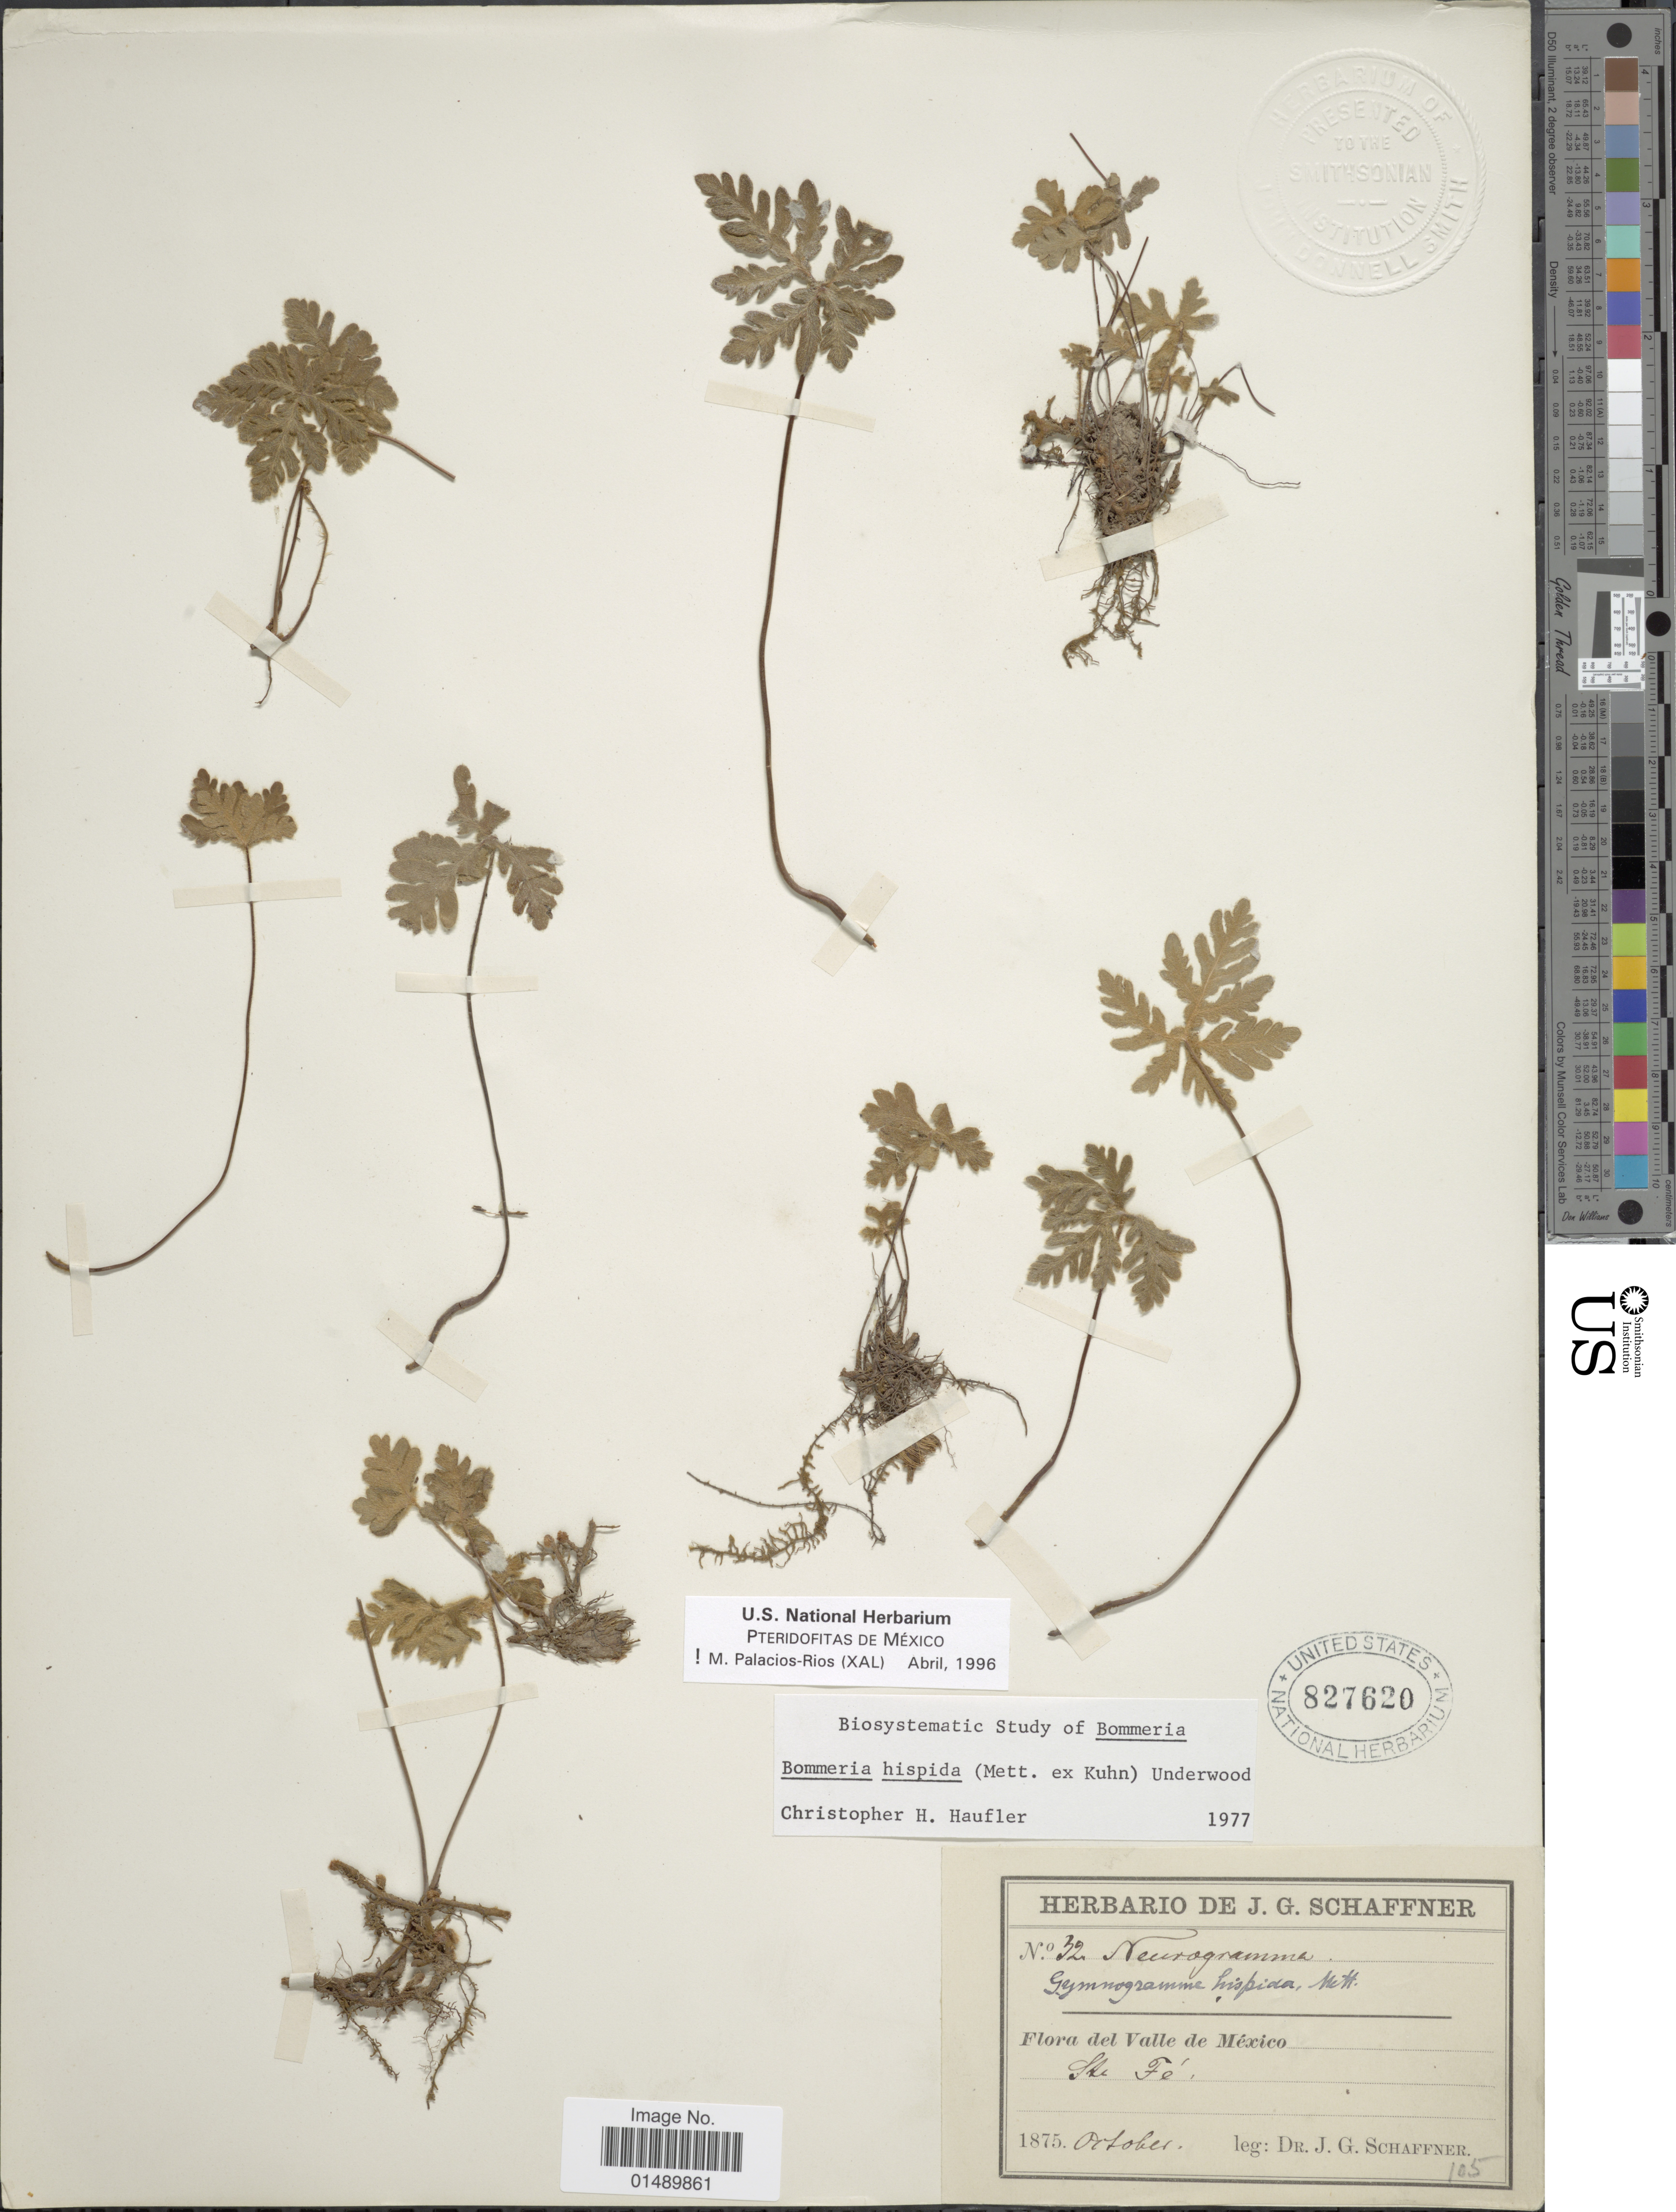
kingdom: Plantae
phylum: Tracheophyta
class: Polypodiopsida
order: Polypodiales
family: Pteridaceae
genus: Bommeria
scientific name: Bommeria hispida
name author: (Mett. ex Kuhn) Underw.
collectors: J. G. Schaffner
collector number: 32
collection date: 1875-10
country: Mexico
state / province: México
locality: Valle de Mexico. Ste Fé.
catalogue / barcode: US 827620